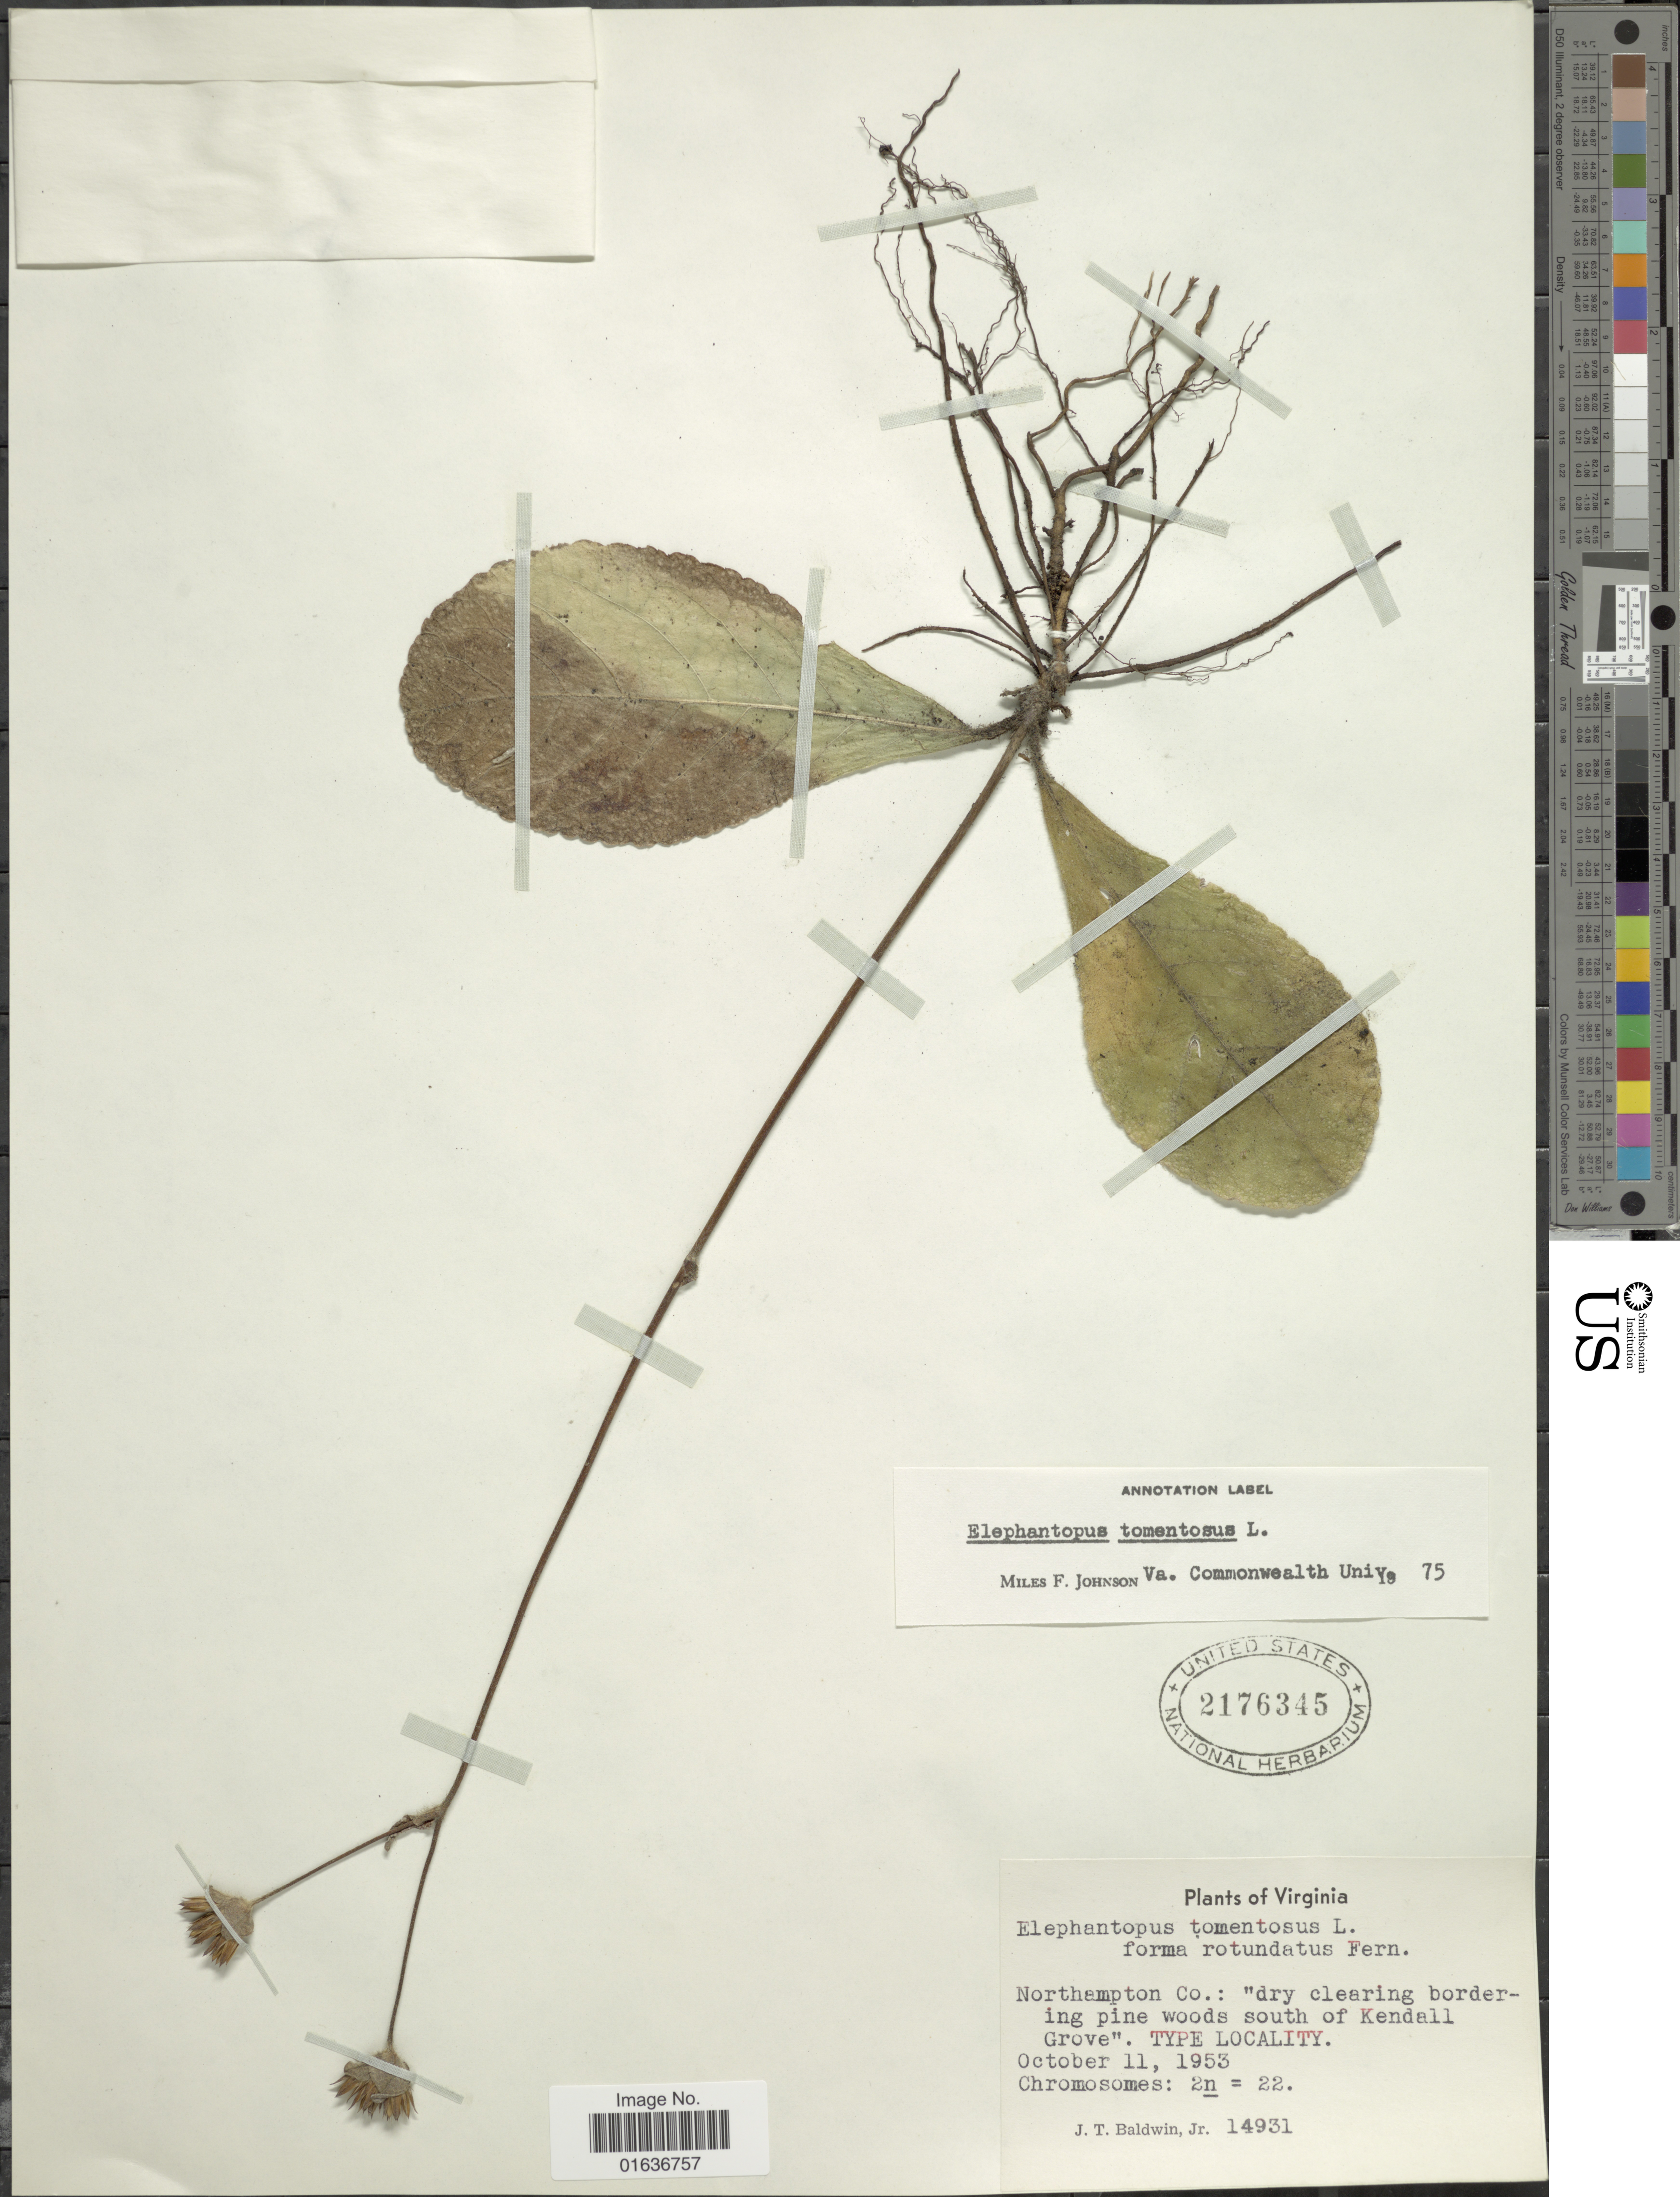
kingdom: Plantae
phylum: Tracheophyta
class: Magnoliopsida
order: Asterales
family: Asteraceae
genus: Elephantopus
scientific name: Elephantopus tomentosus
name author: L.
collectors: J. T. Baldwin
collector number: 14931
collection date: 1953-10-11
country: United States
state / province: Virginia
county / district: Northampton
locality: Dry clearing bordering pine woods s of Kendall Grove.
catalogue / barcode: US 2176345